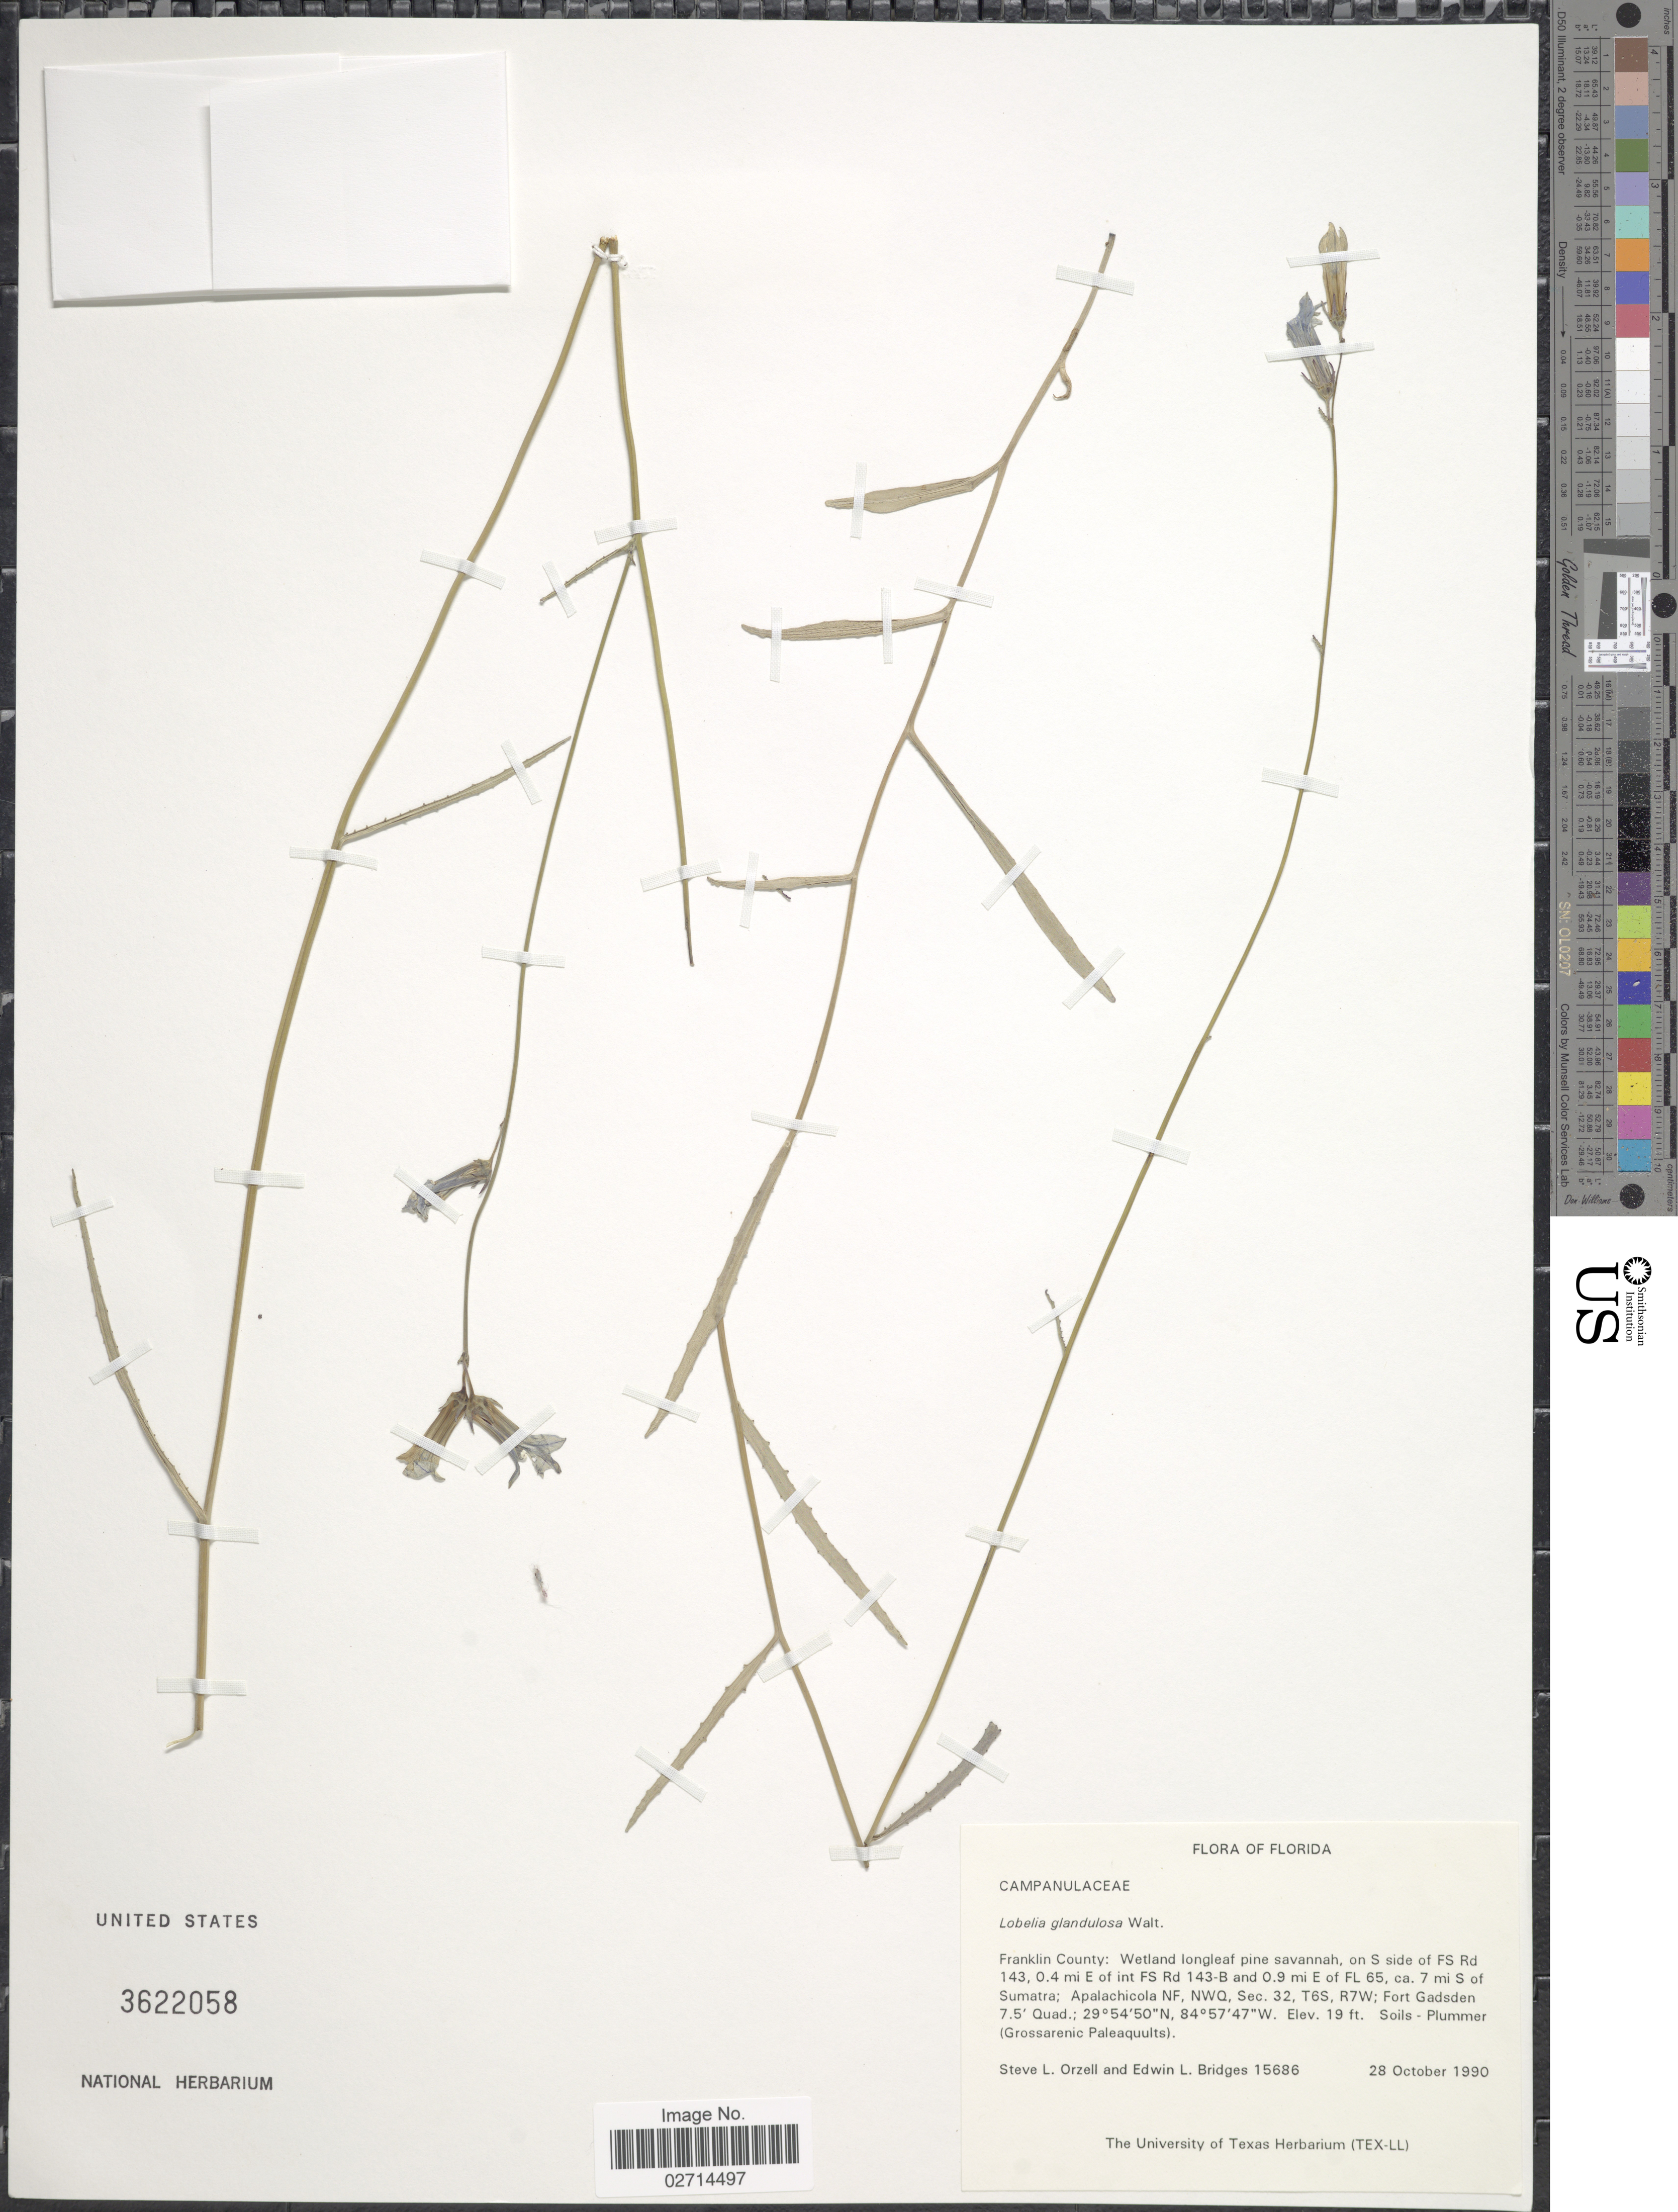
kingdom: Plantae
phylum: Tracheophyta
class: Magnoliopsida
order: Asterales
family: Campanulaceae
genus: Lobelia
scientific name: Lobelia glandulosa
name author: Walter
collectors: S. Orzell & E. Bridges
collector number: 15686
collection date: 1990-10-28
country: United States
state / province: Florida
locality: Franklin County: Wetland longleaf pine savannah, on S side of FS Rd 143, 0.4 mi E of int FS Rd 143-B and 0.9 mi E of FL 65, ca. 7 mi S of Sumatra; Apalachicola NF, NWQ, Sec 32, T6S, R7W; Fort Gadsden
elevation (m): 6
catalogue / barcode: US 3622058